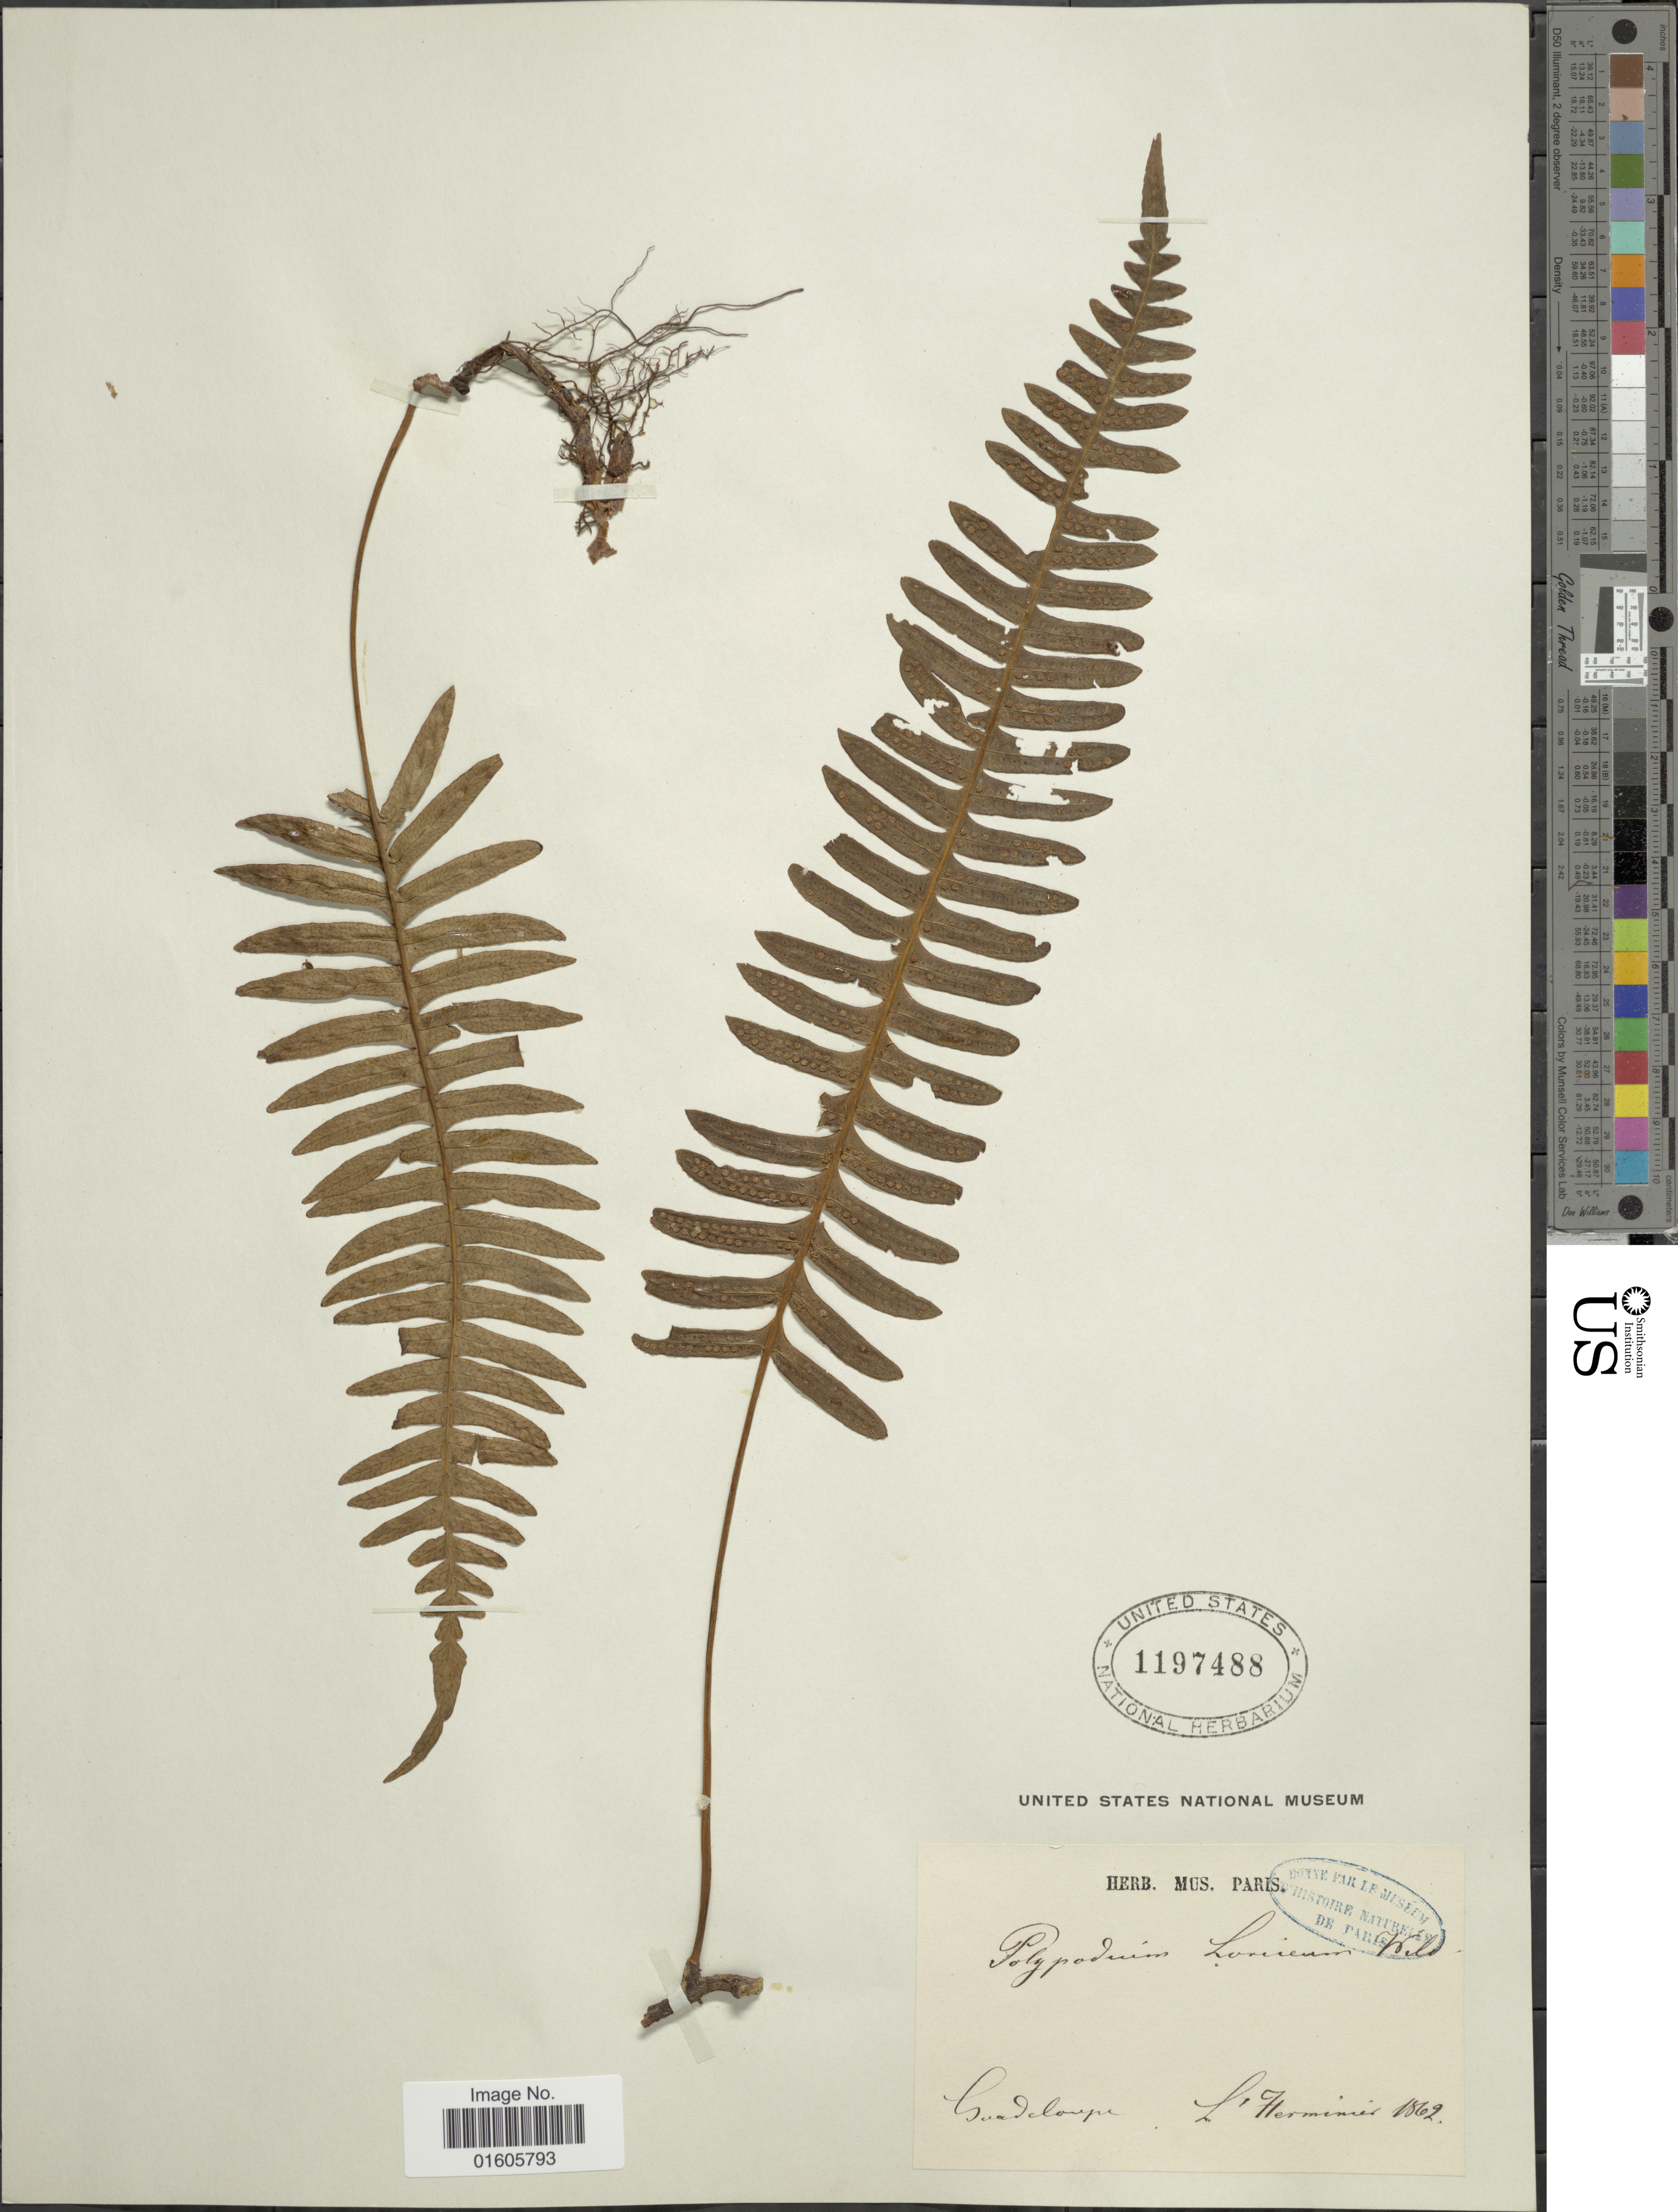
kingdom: Plantae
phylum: Tracheophyta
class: Polypodiopsida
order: Polypodiales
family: Polypodiaceae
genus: Serpocaulon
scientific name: Serpocaulon loriceum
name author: (L.) A.R. Sm.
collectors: -. L'Herminier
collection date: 1862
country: Guadeloupe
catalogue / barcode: US 1197488